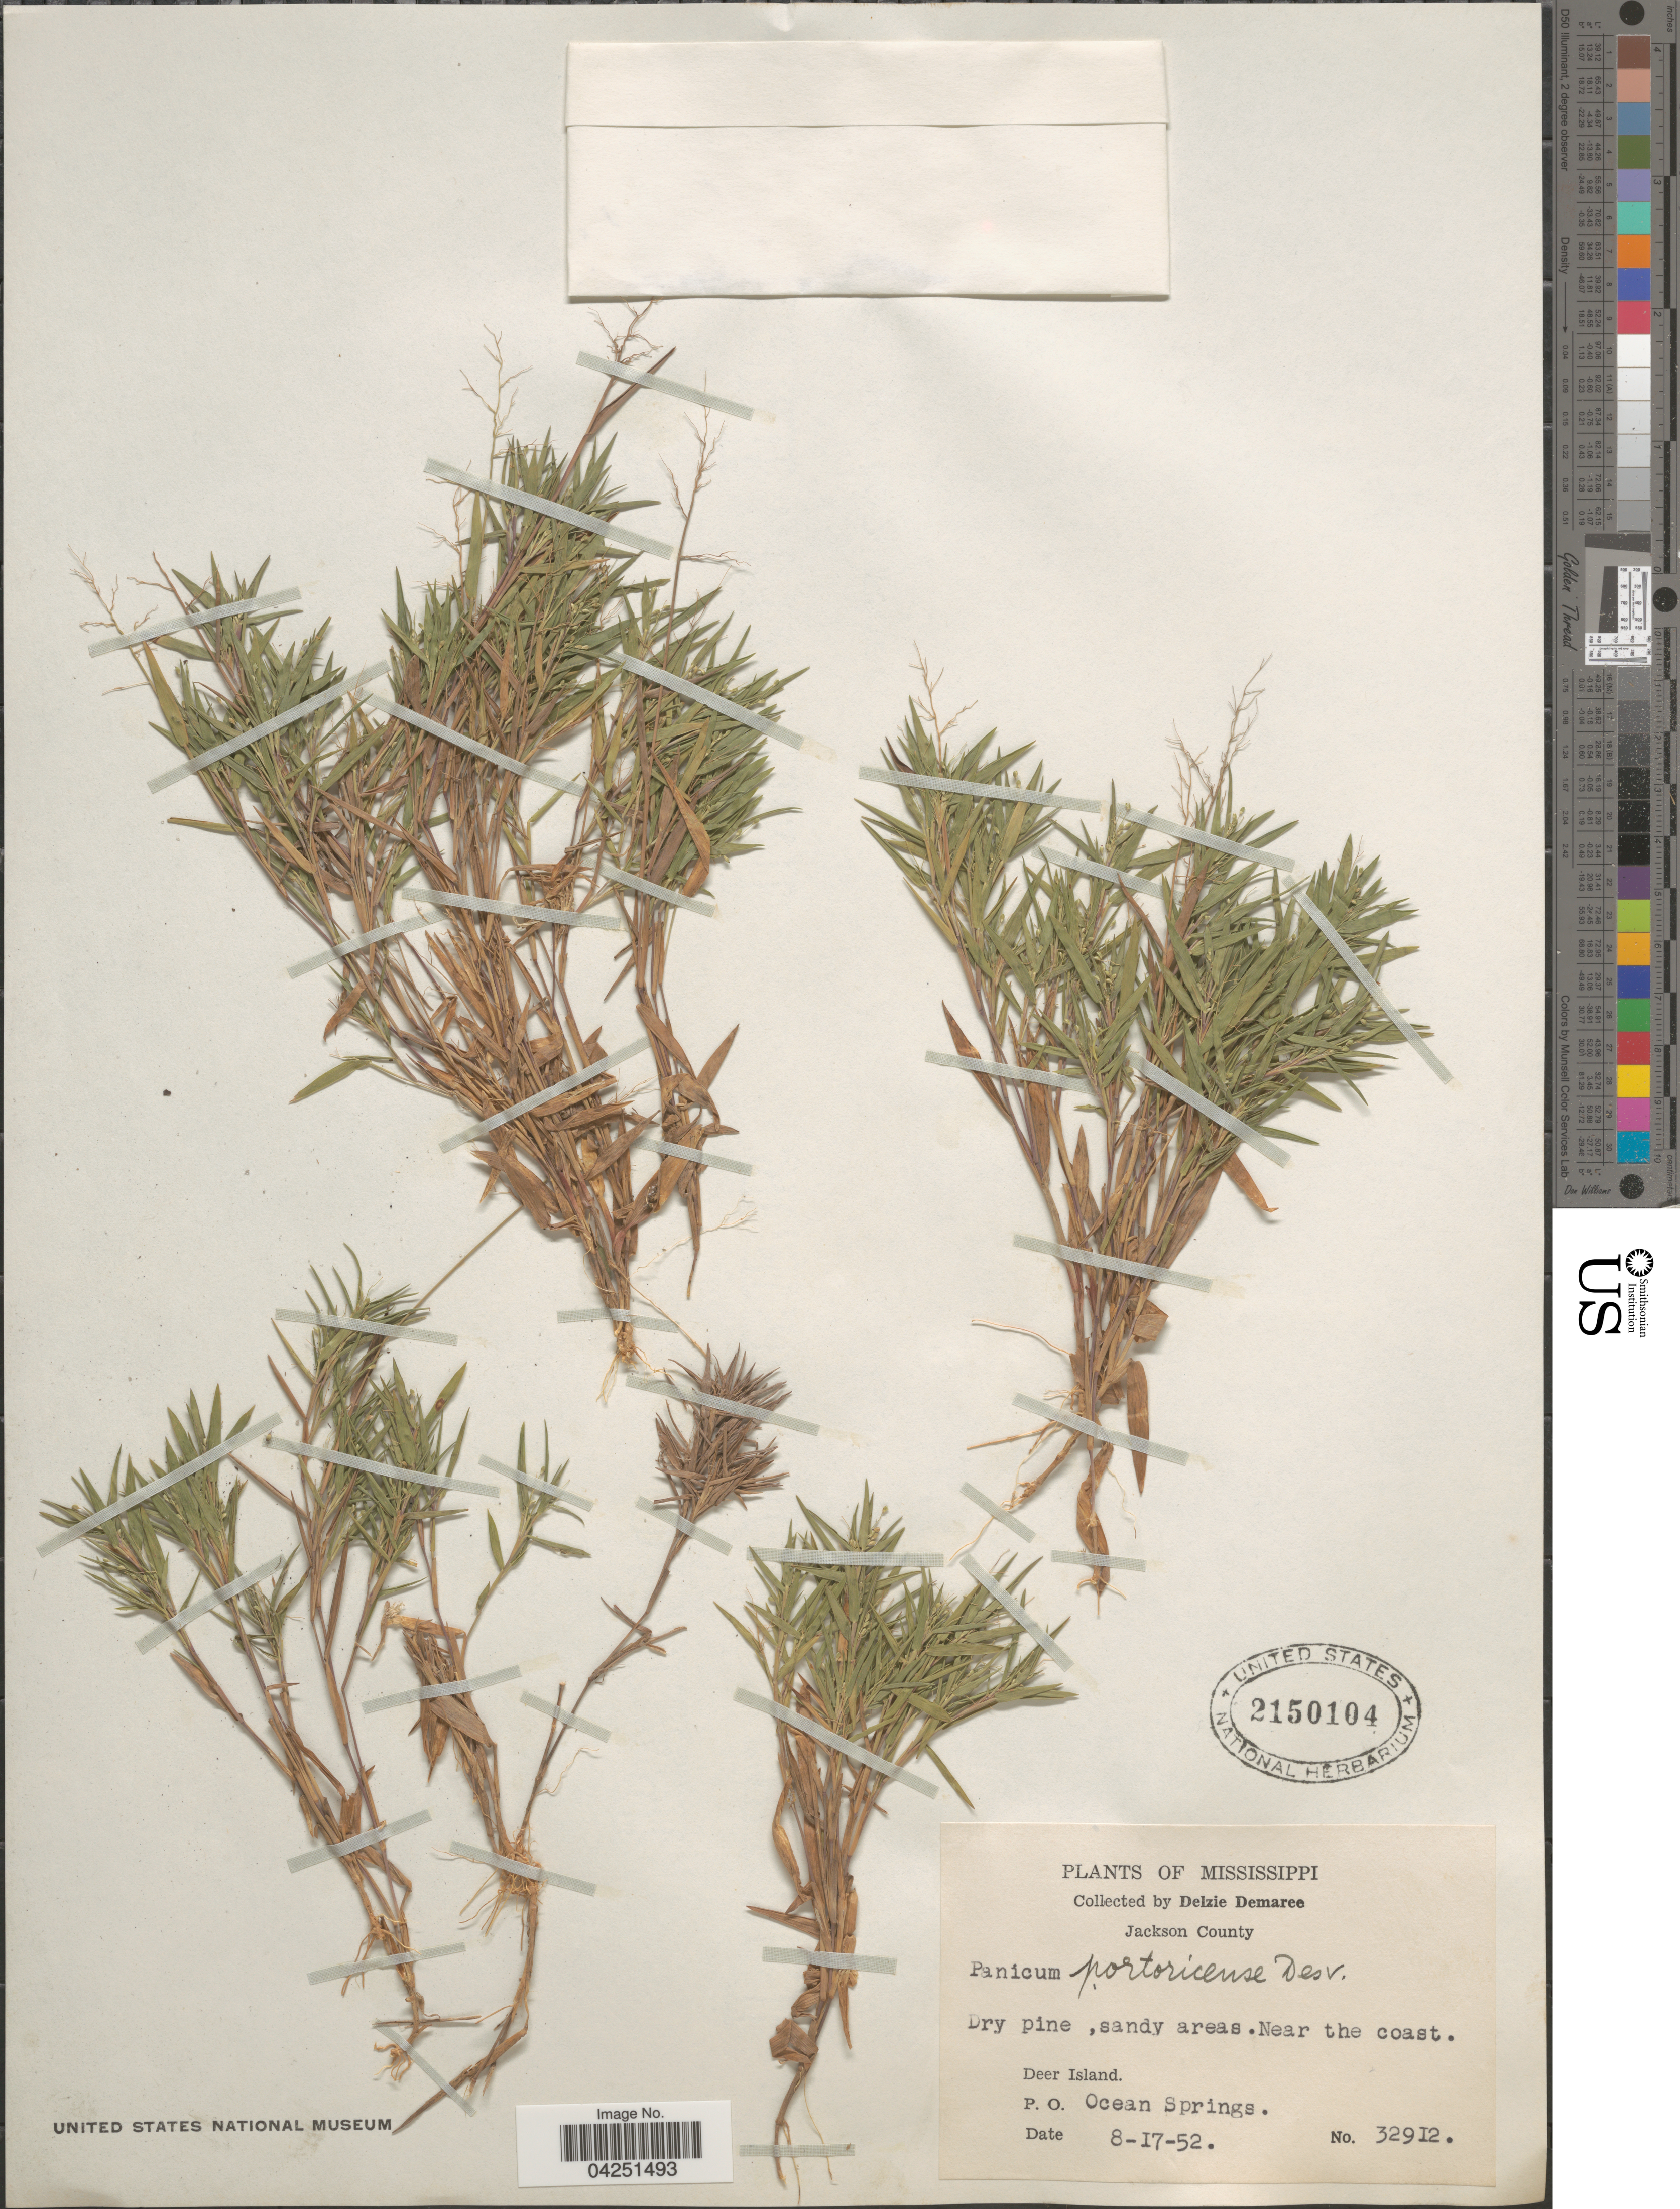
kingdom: Plantae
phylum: Tracheophyta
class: Liliopsida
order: Poales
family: Poaceae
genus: Dichanthelium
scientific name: Dichanthelium acuminatum var. acuminatum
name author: (Sw.) Gould & C.A. Clark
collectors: D. Demaree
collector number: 32912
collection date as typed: Transcribed d/m/y: 17/8/52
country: United States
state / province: Mississippi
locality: Jackson County. Dry pine, sandy areas. Near the coast. Deer Island. P.O. Ocean Springs.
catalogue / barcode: US 2150104